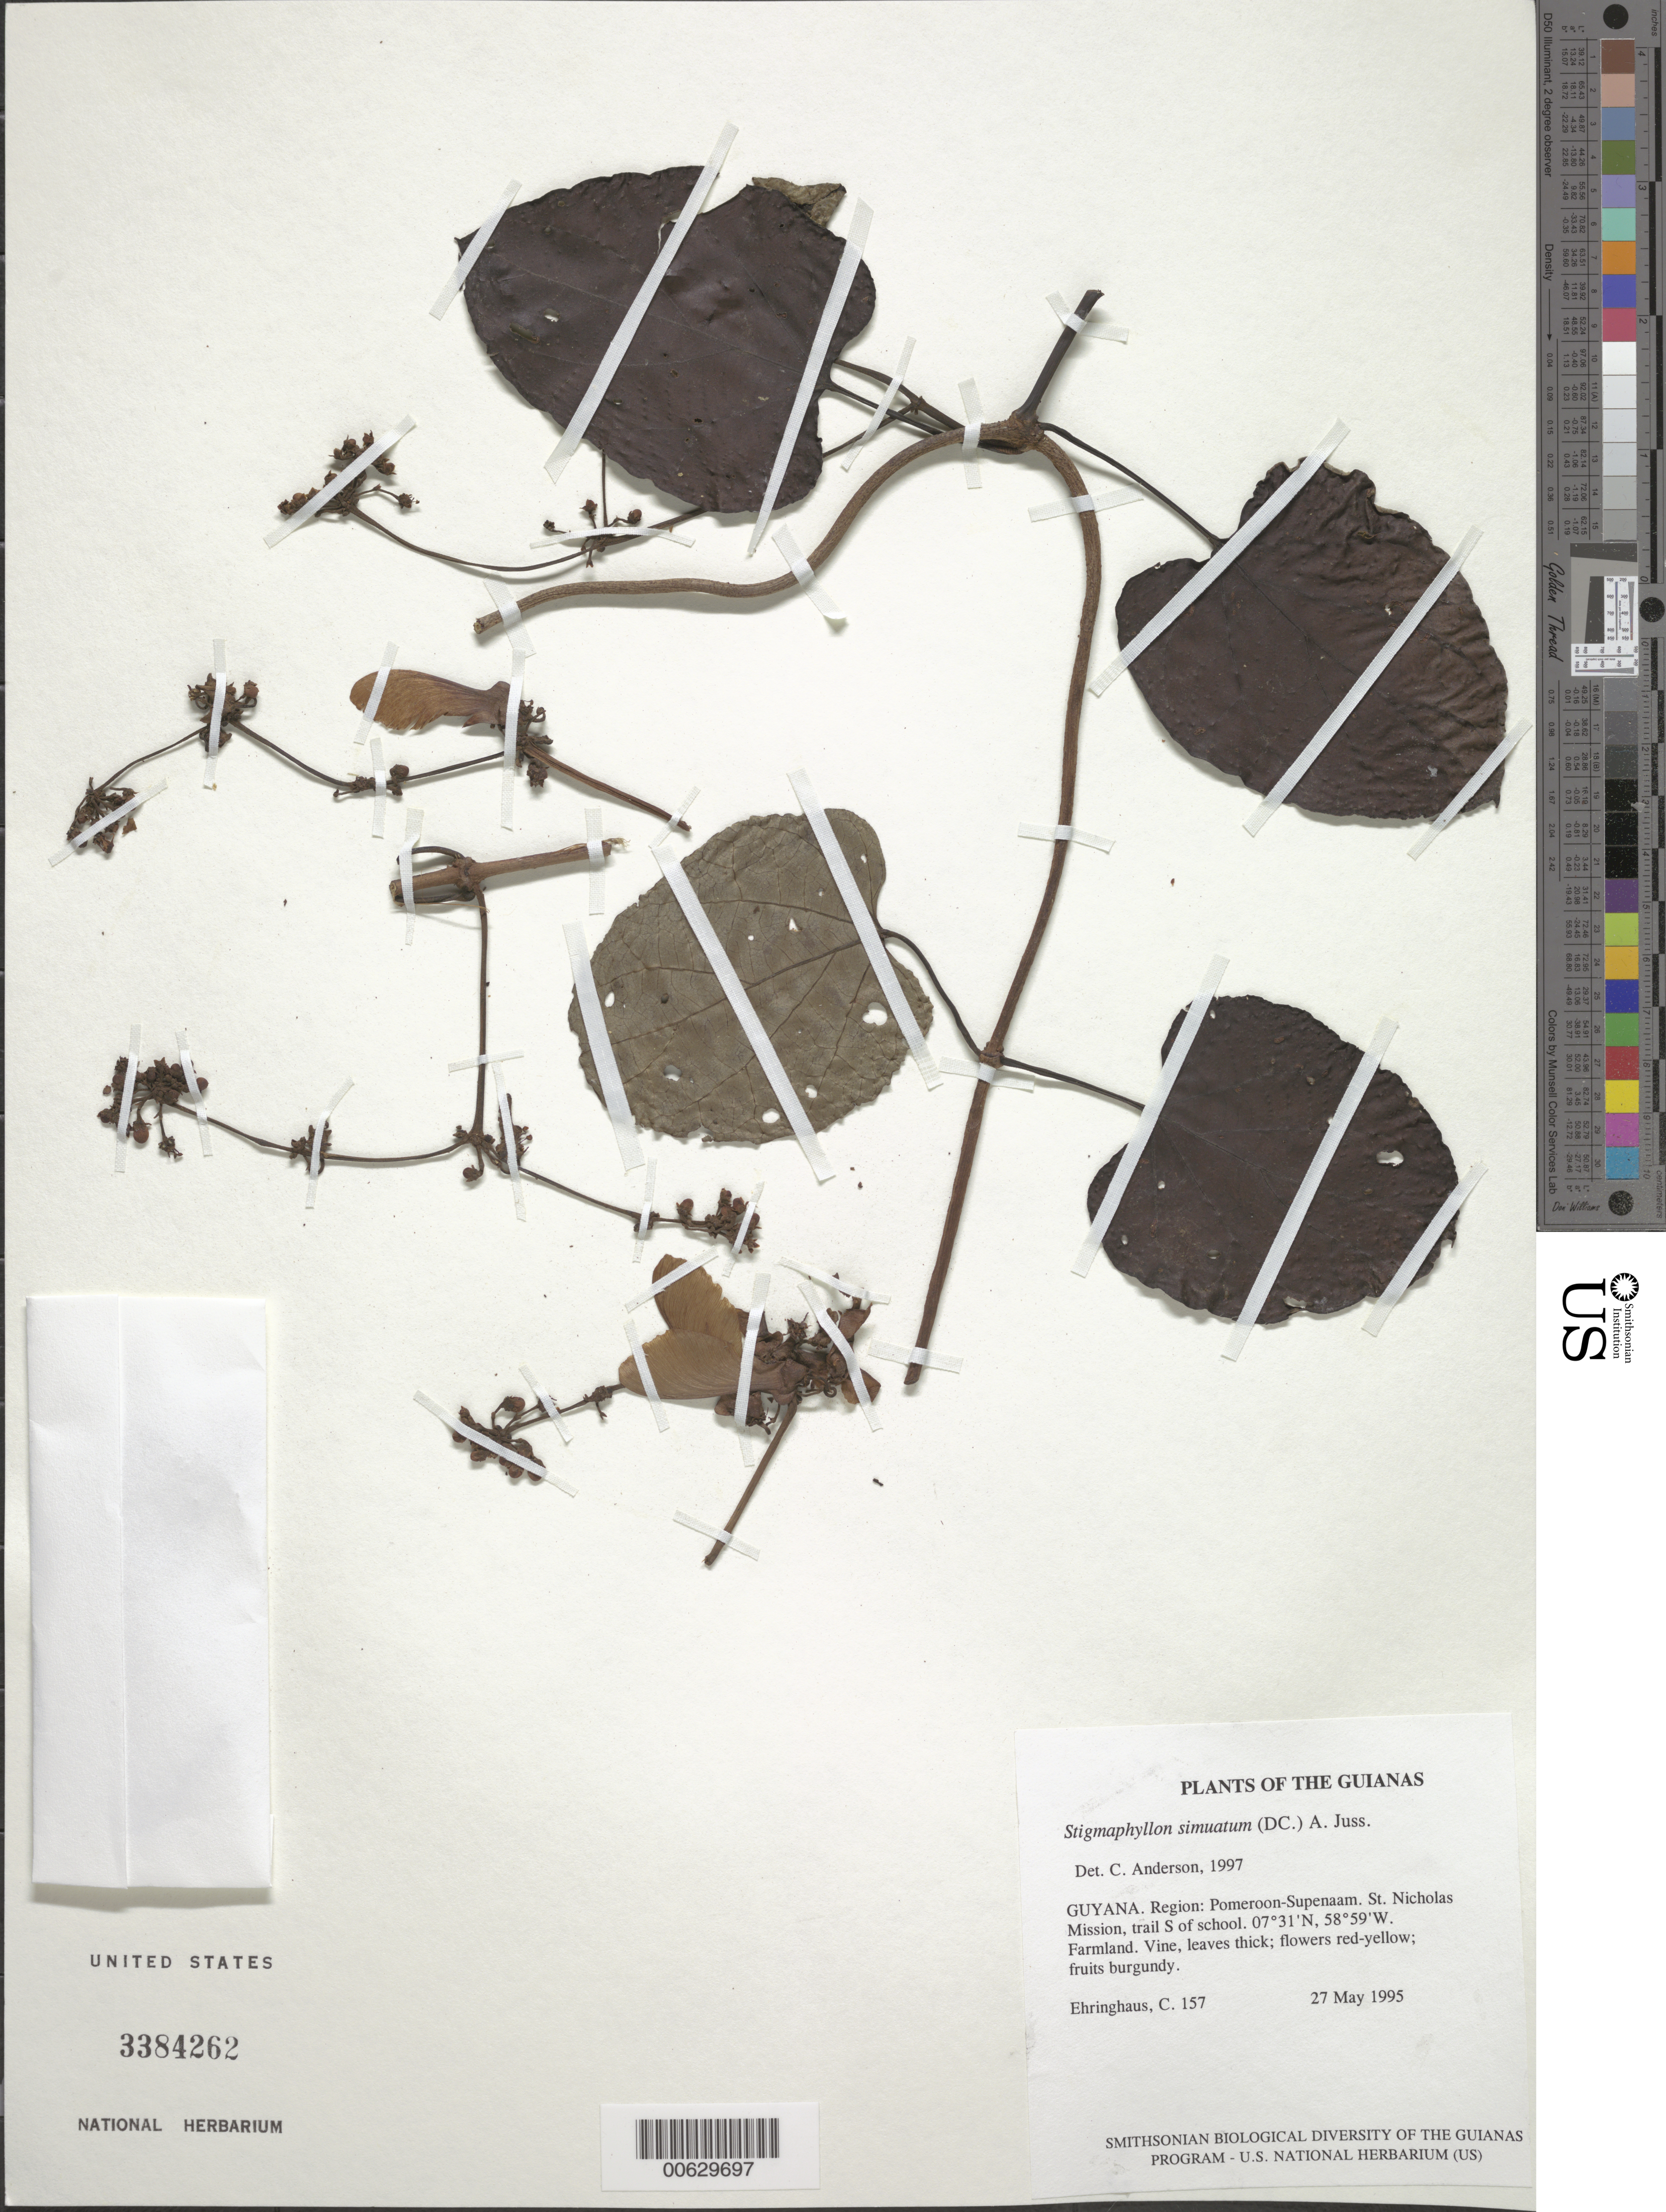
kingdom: Plantae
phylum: Tracheophyta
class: Magnoliopsida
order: Malpighiales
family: Malpighiaceae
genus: Stigmaphyllon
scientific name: Stigmaphyllon sinuatum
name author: (DC.) A. Juss.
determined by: Anderson, C.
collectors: C. Ehringhaus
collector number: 157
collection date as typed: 27 May 1995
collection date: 1995-05-27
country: Guyana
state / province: Pomeroon-Supenaam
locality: St. Nicholas Mission, trail S of school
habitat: Farmland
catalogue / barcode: US 3384262